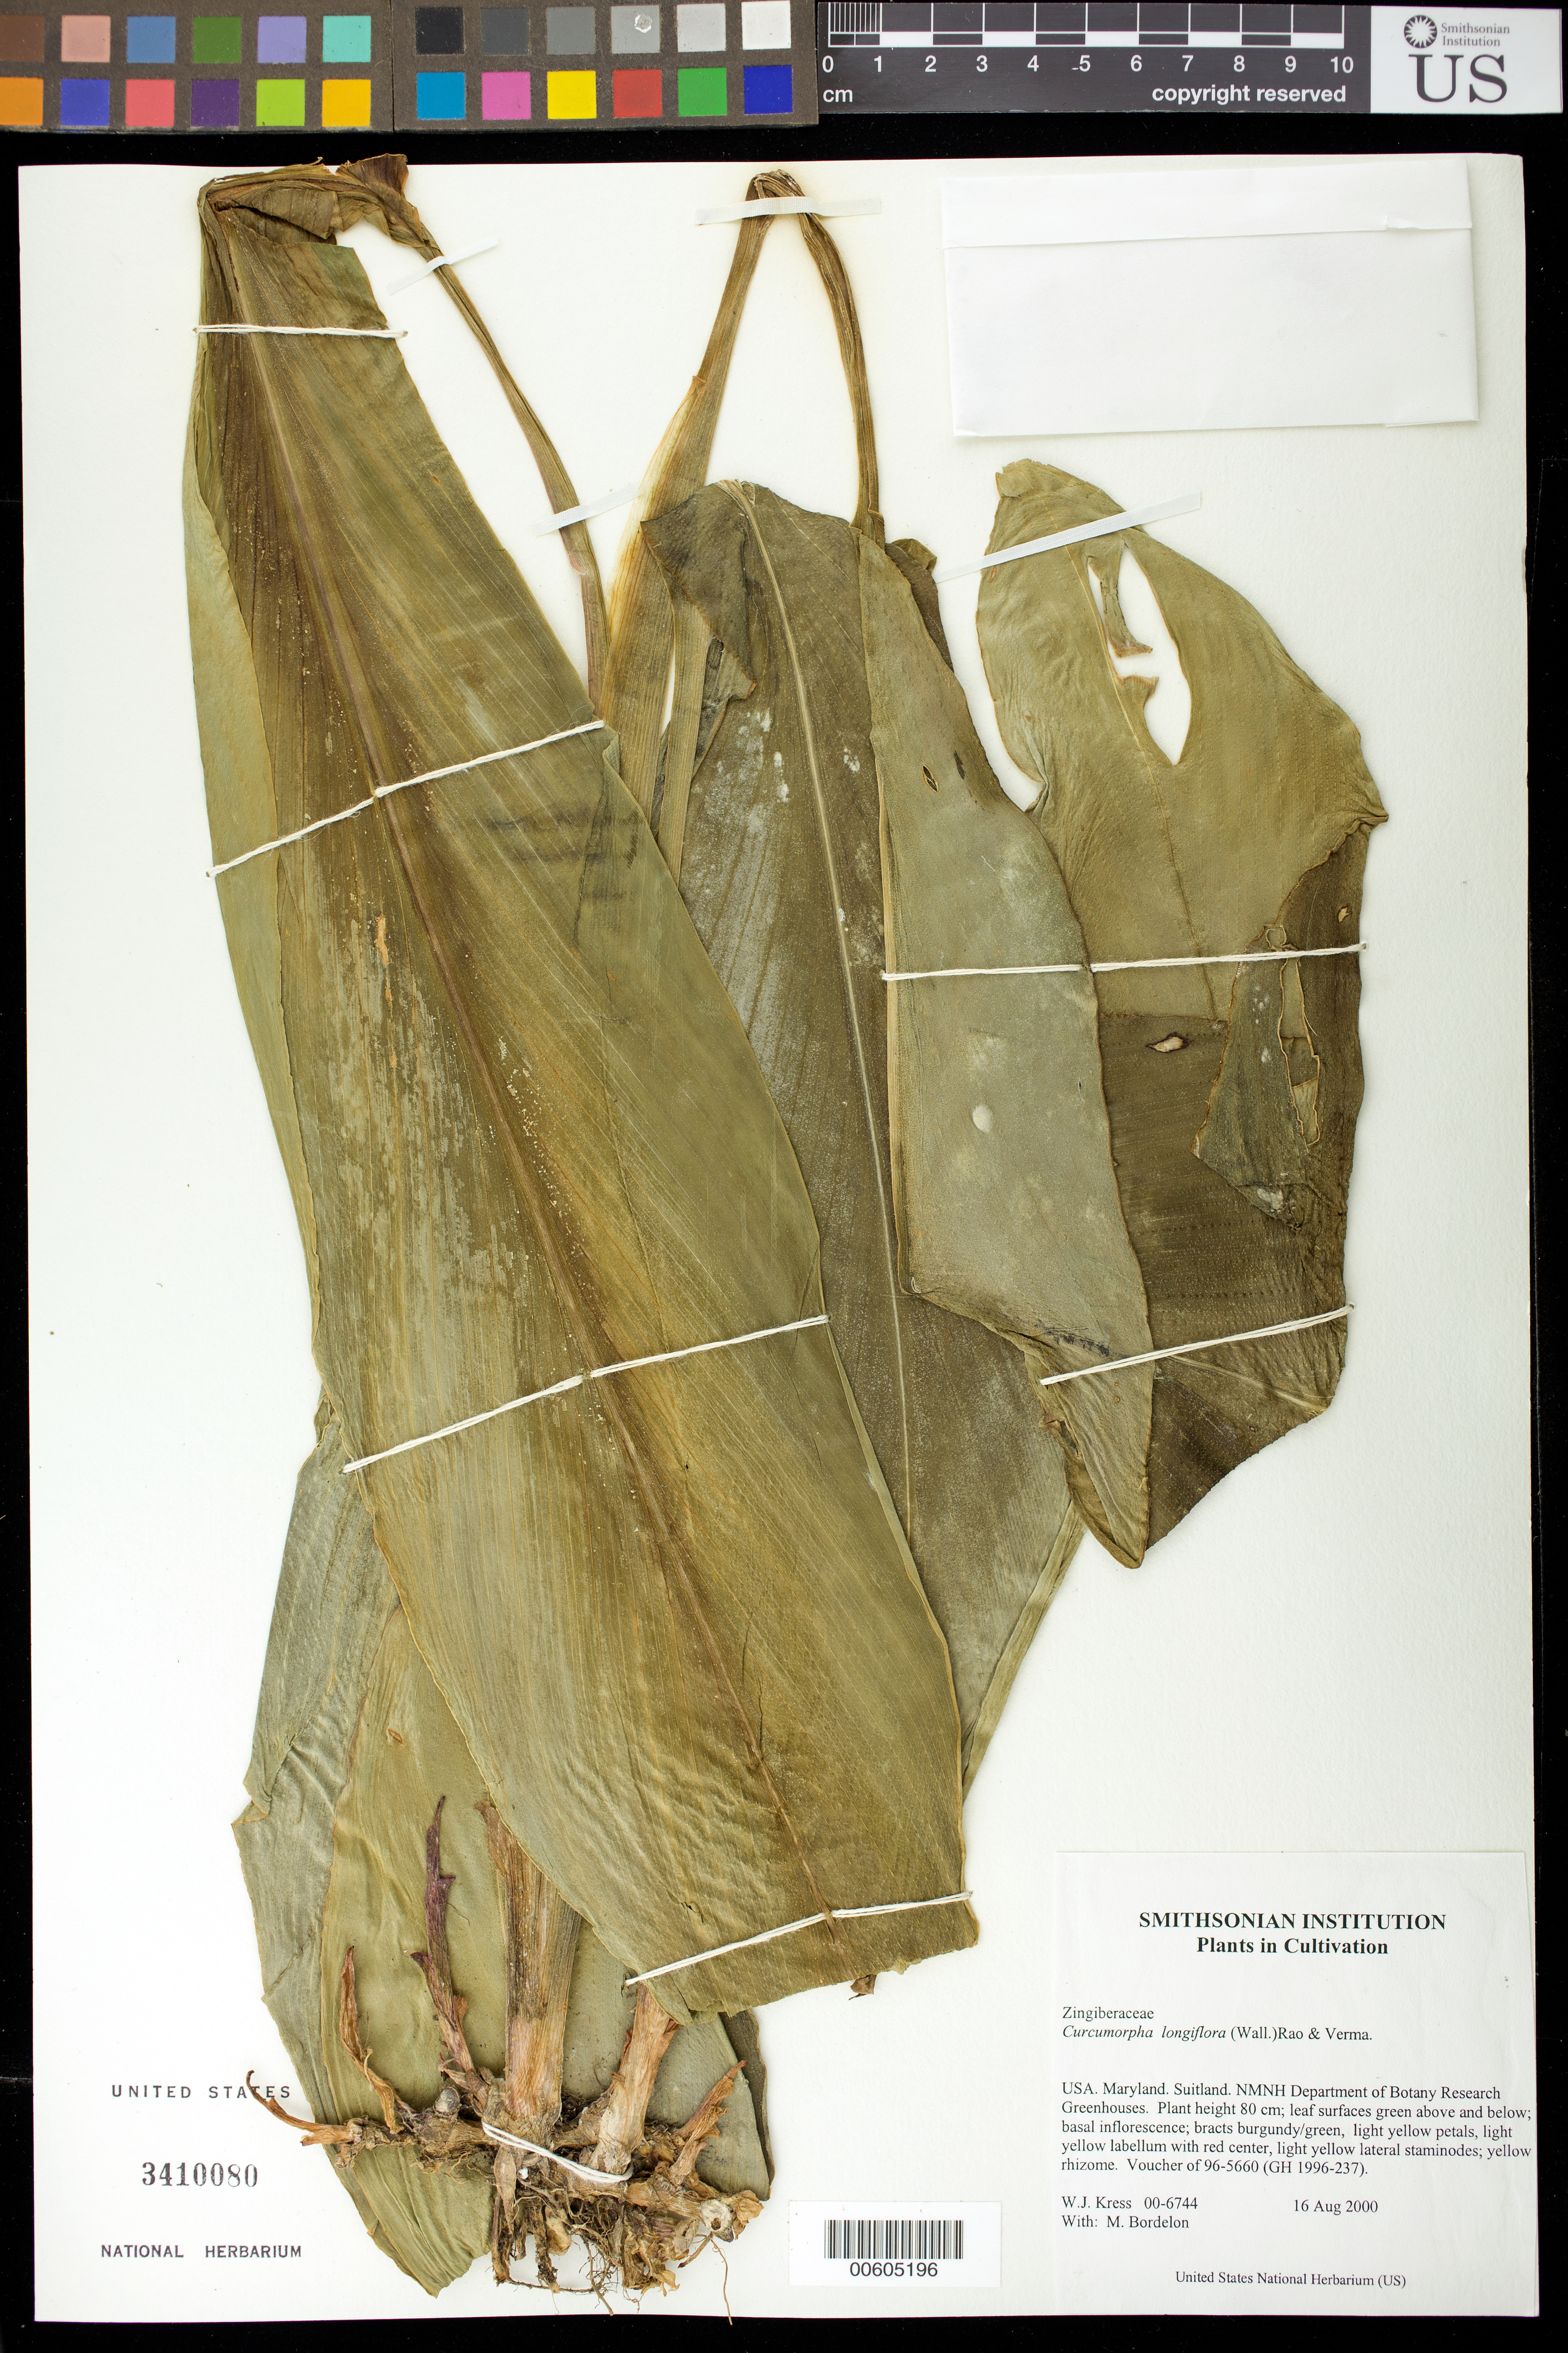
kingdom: Plantae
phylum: Tracheophyta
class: Liliopsida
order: Zingiberales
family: Zingiberaceae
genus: Boesenbergia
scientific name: Boesenbergia longiflora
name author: (Wall.) Kuntze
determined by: Strong, M. T., (US), Smithsonian Institution - National Museum of Natural History (UNITED STATES)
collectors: W. J. Kress & M. Bordelon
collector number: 00-6744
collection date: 2000-08-16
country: United States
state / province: Maryland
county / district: Prince George's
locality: NMNH Botany Research Greenhouses. Suitland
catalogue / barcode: US 3410080